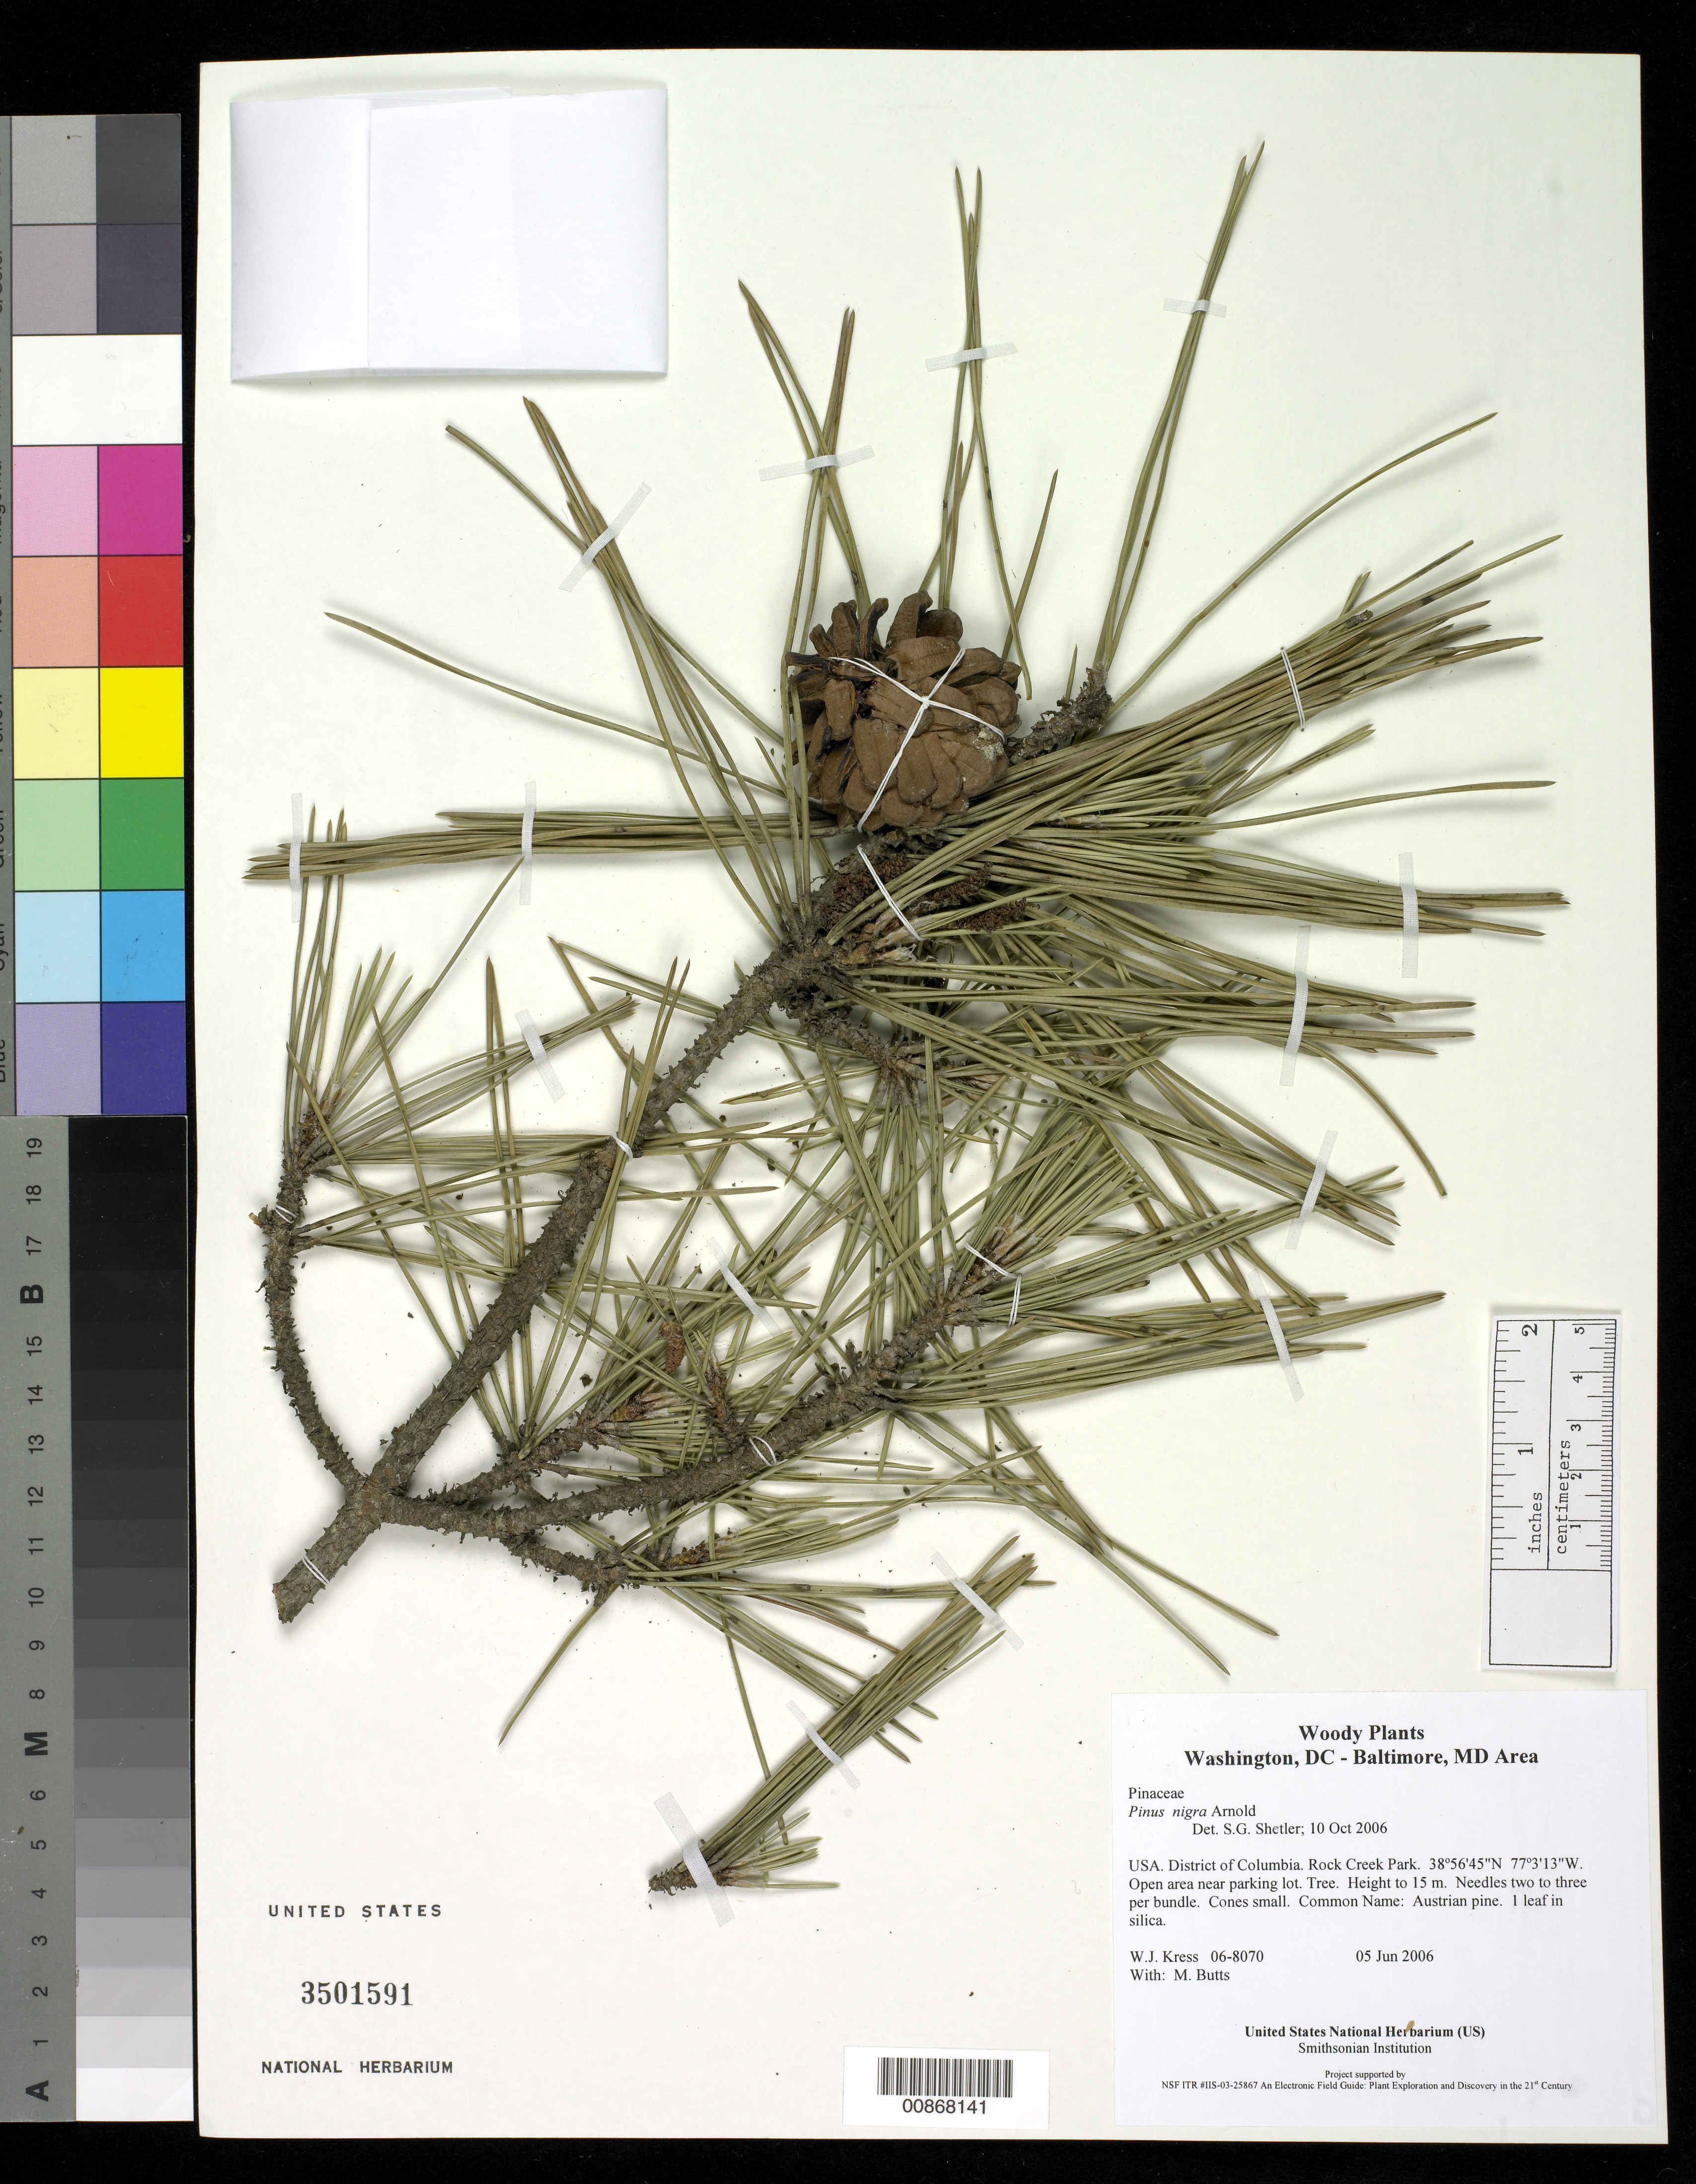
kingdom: Plantae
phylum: Tracheophyta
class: Pinopsida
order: Pinales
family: Pinaceae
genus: Pinus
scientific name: Pinus nigra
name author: Arnold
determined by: Shetler, Stanwyn G., (US), NMNH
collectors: W. J. Kress & M. B. Butts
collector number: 06-8070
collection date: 2006-06-05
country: United States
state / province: District of Columbia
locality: Rock Creek Park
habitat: Open area near parking lot.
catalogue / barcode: US 3501591